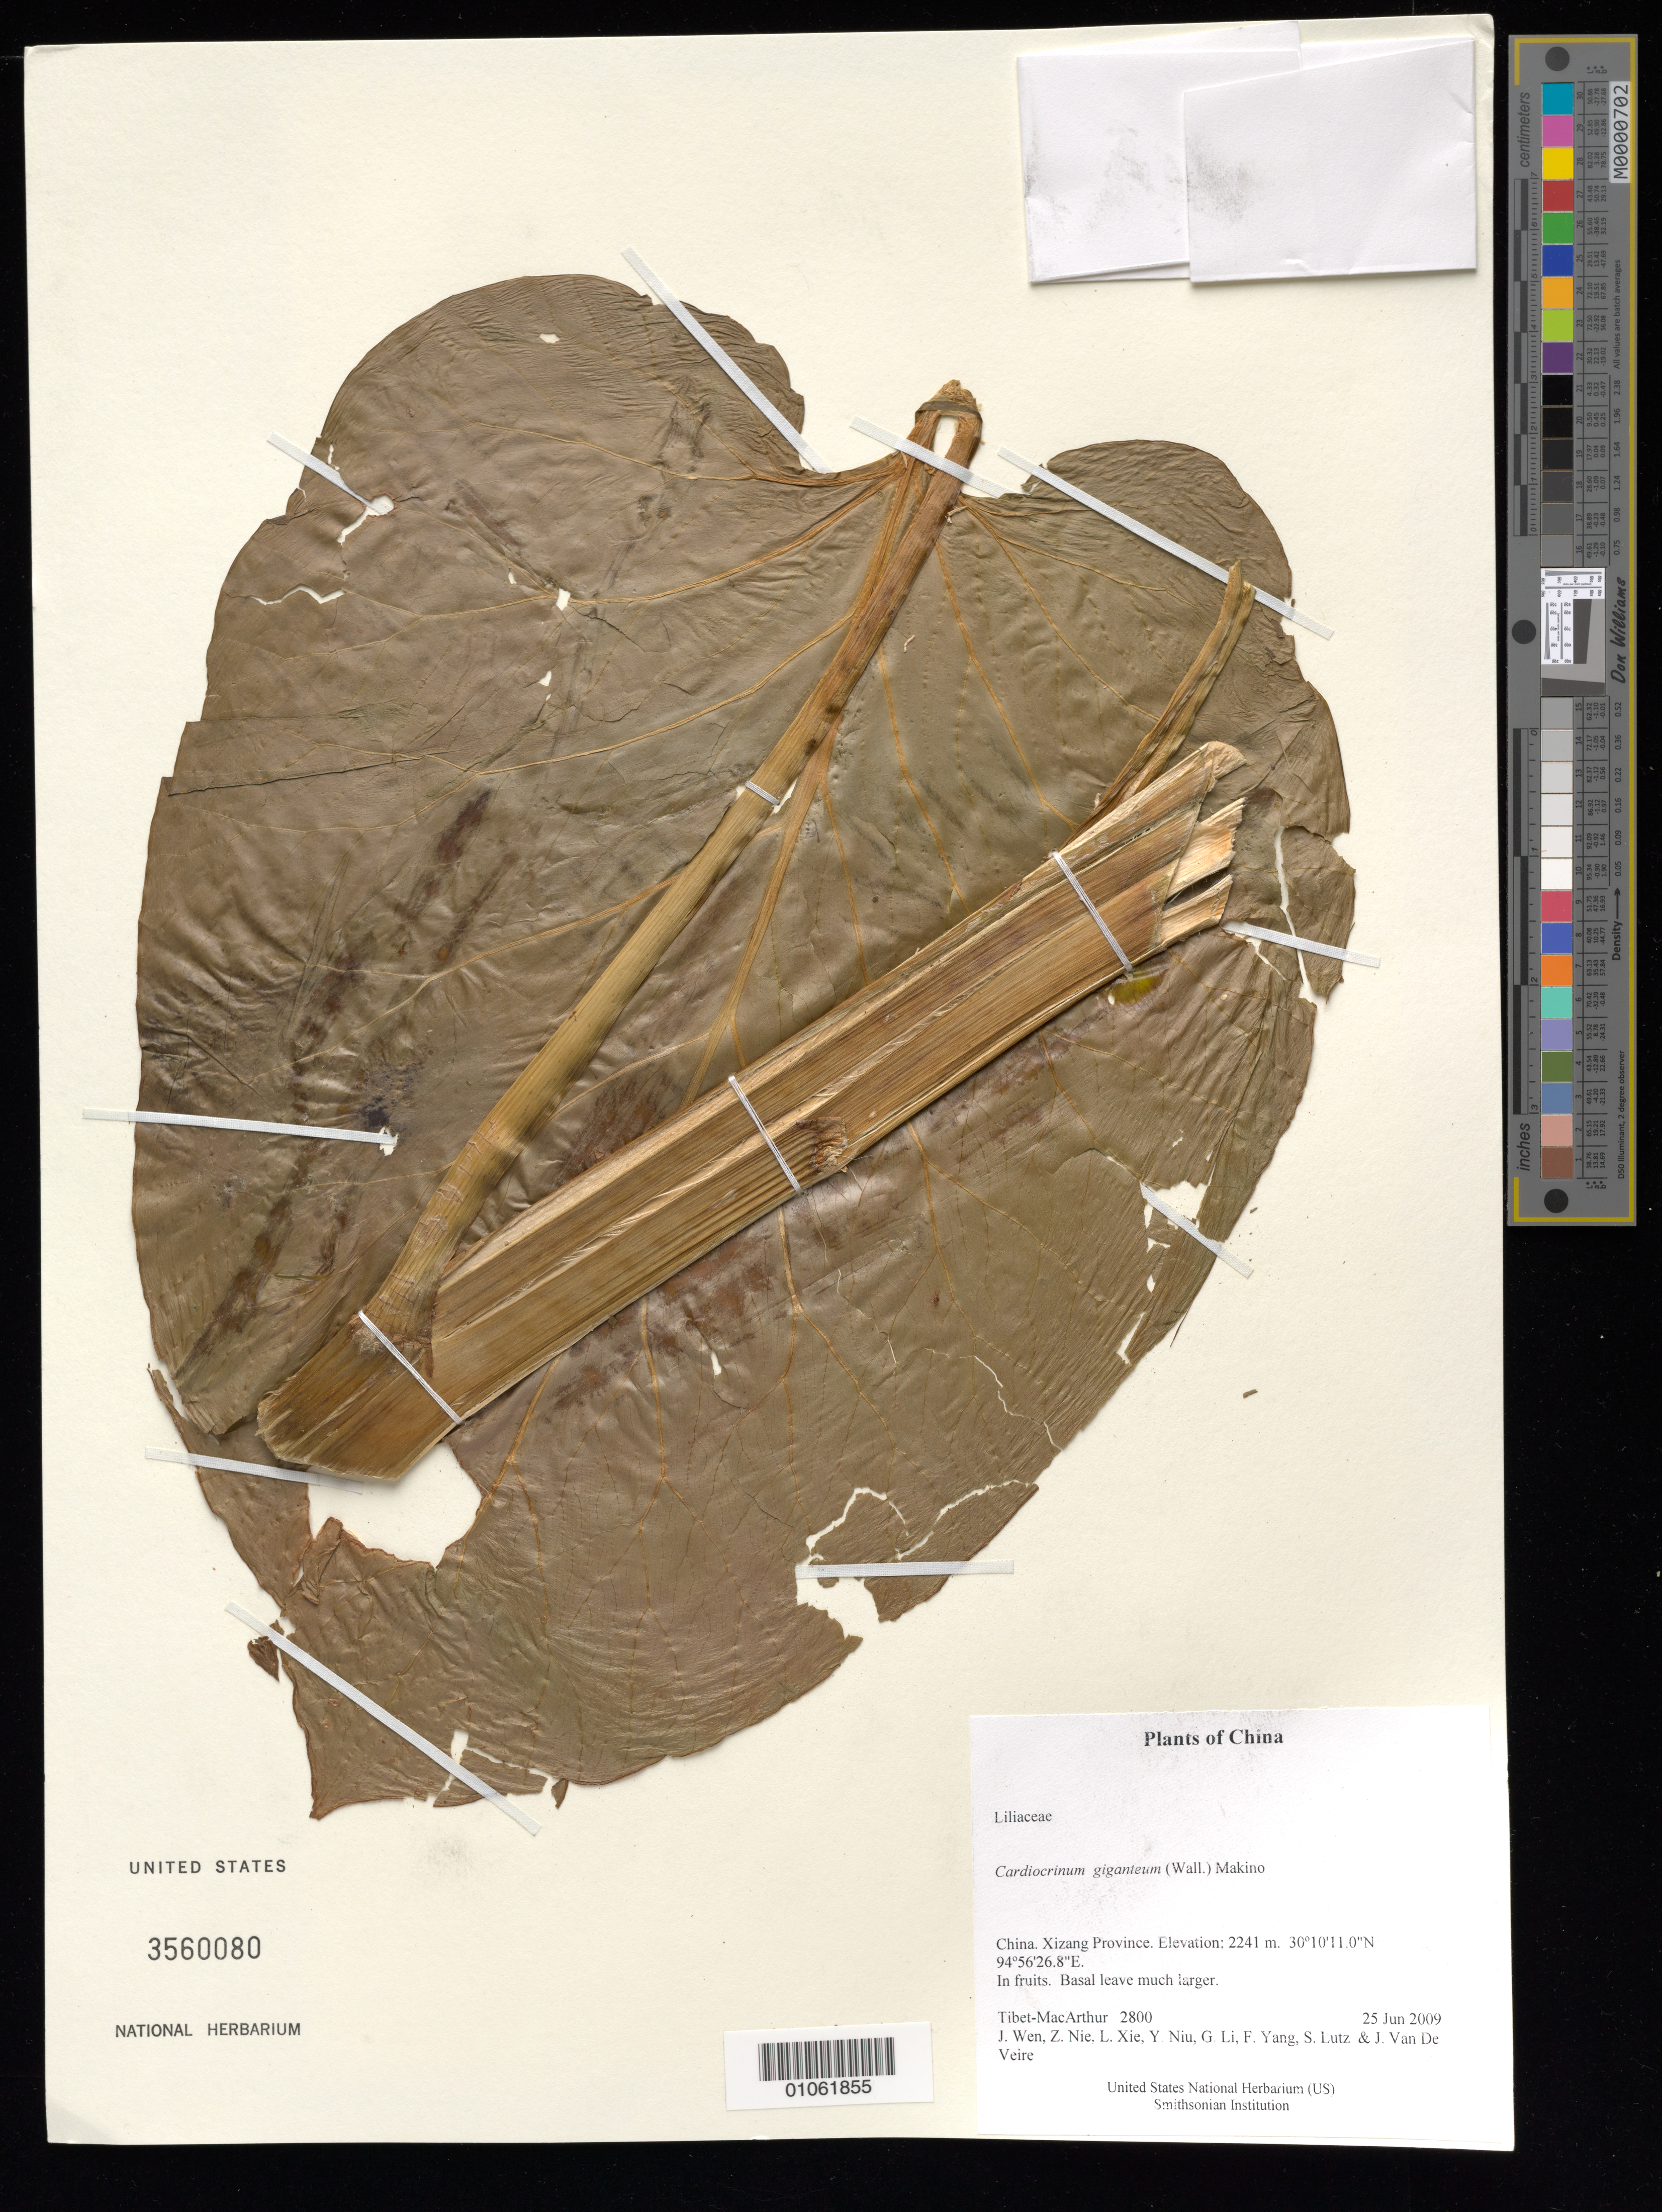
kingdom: Plantae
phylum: Tracheophyta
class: Liliopsida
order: Liliales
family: Liliaceae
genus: Cardiocrinum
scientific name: Cardiocrinum giganteum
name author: (Wall.) Makino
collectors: Tibet-MacArthur, J. Wen, Z. Nie, L. Xie, Y. Niu, G. Li, F. Yang, S. Lutz & J. Van De Veire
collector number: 2800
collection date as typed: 25 Jun 2009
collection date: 2009-06-25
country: China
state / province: Xizang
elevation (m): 2241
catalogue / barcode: US 3560080